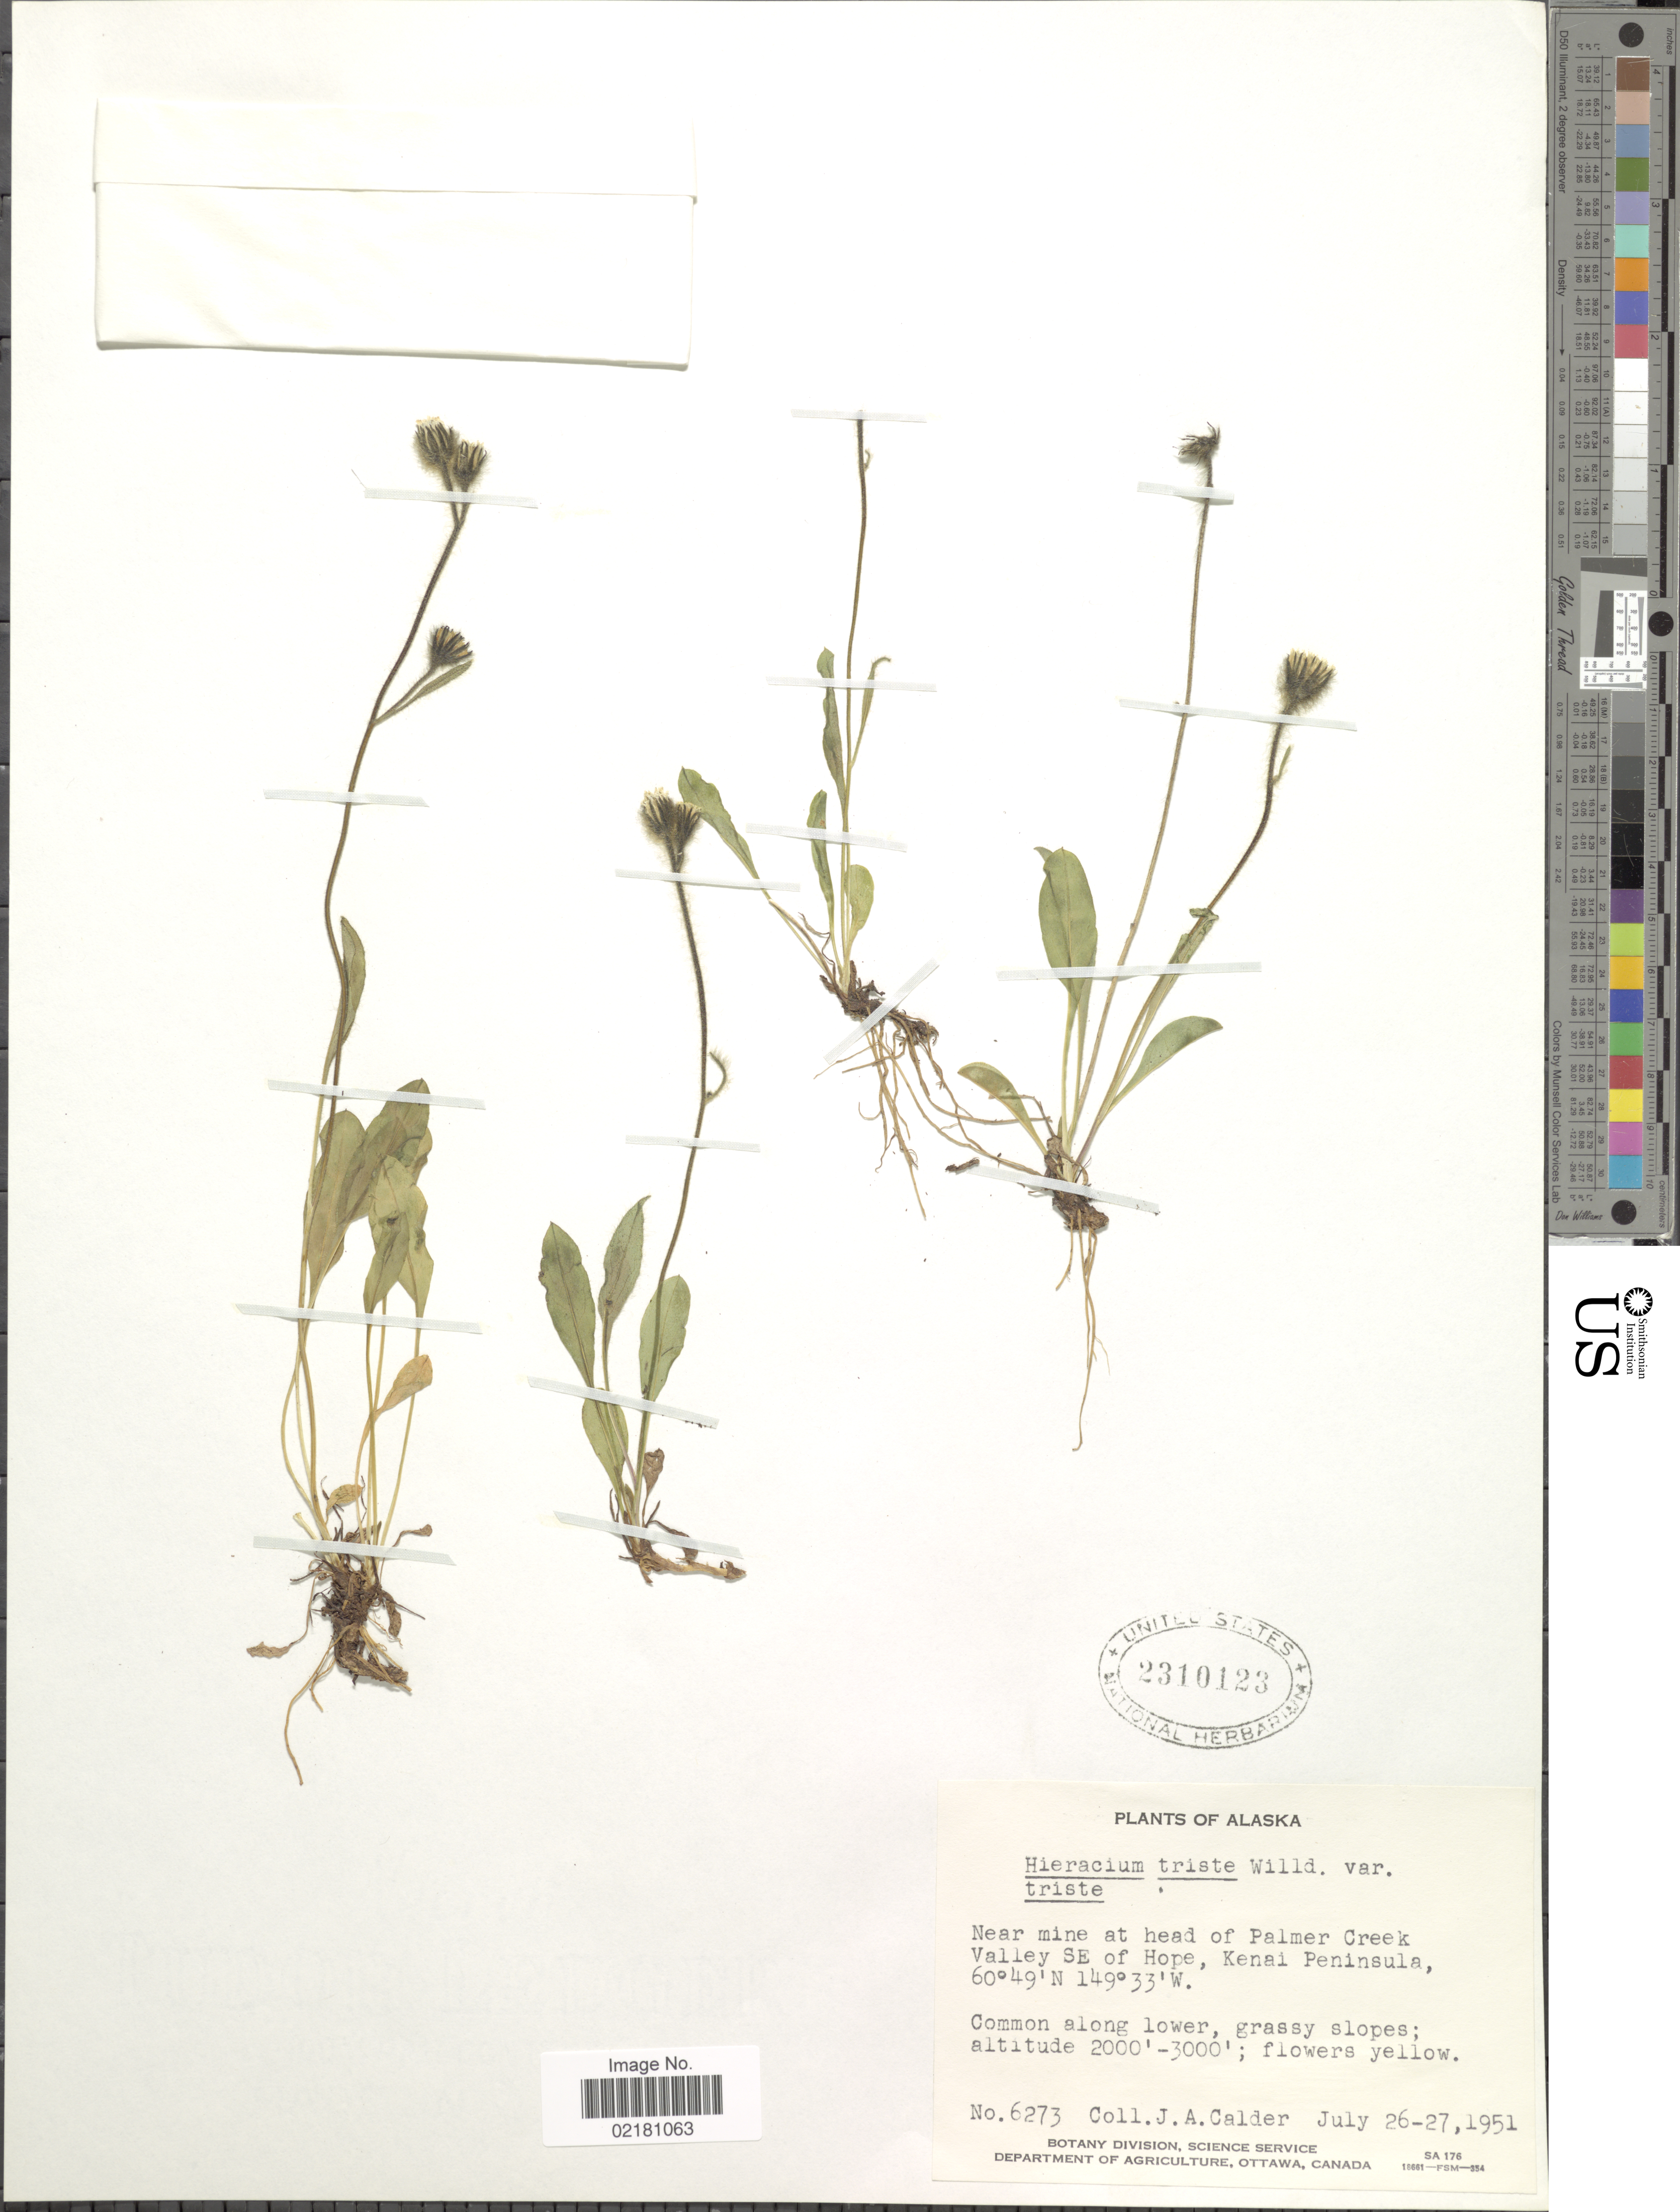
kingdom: Plantae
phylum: Tracheophyta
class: Magnoliopsida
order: Asterales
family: Asteraceae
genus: Hieracium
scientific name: Hieracium triste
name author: Willd. ex Spreng.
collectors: J. A. Calder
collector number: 6273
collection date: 1951-07-26/1951-07-27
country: United States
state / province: Alaska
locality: Near mine at head of Palmer Creek Valley SE of Hope, Kenai Peninsula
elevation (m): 610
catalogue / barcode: US 2310123